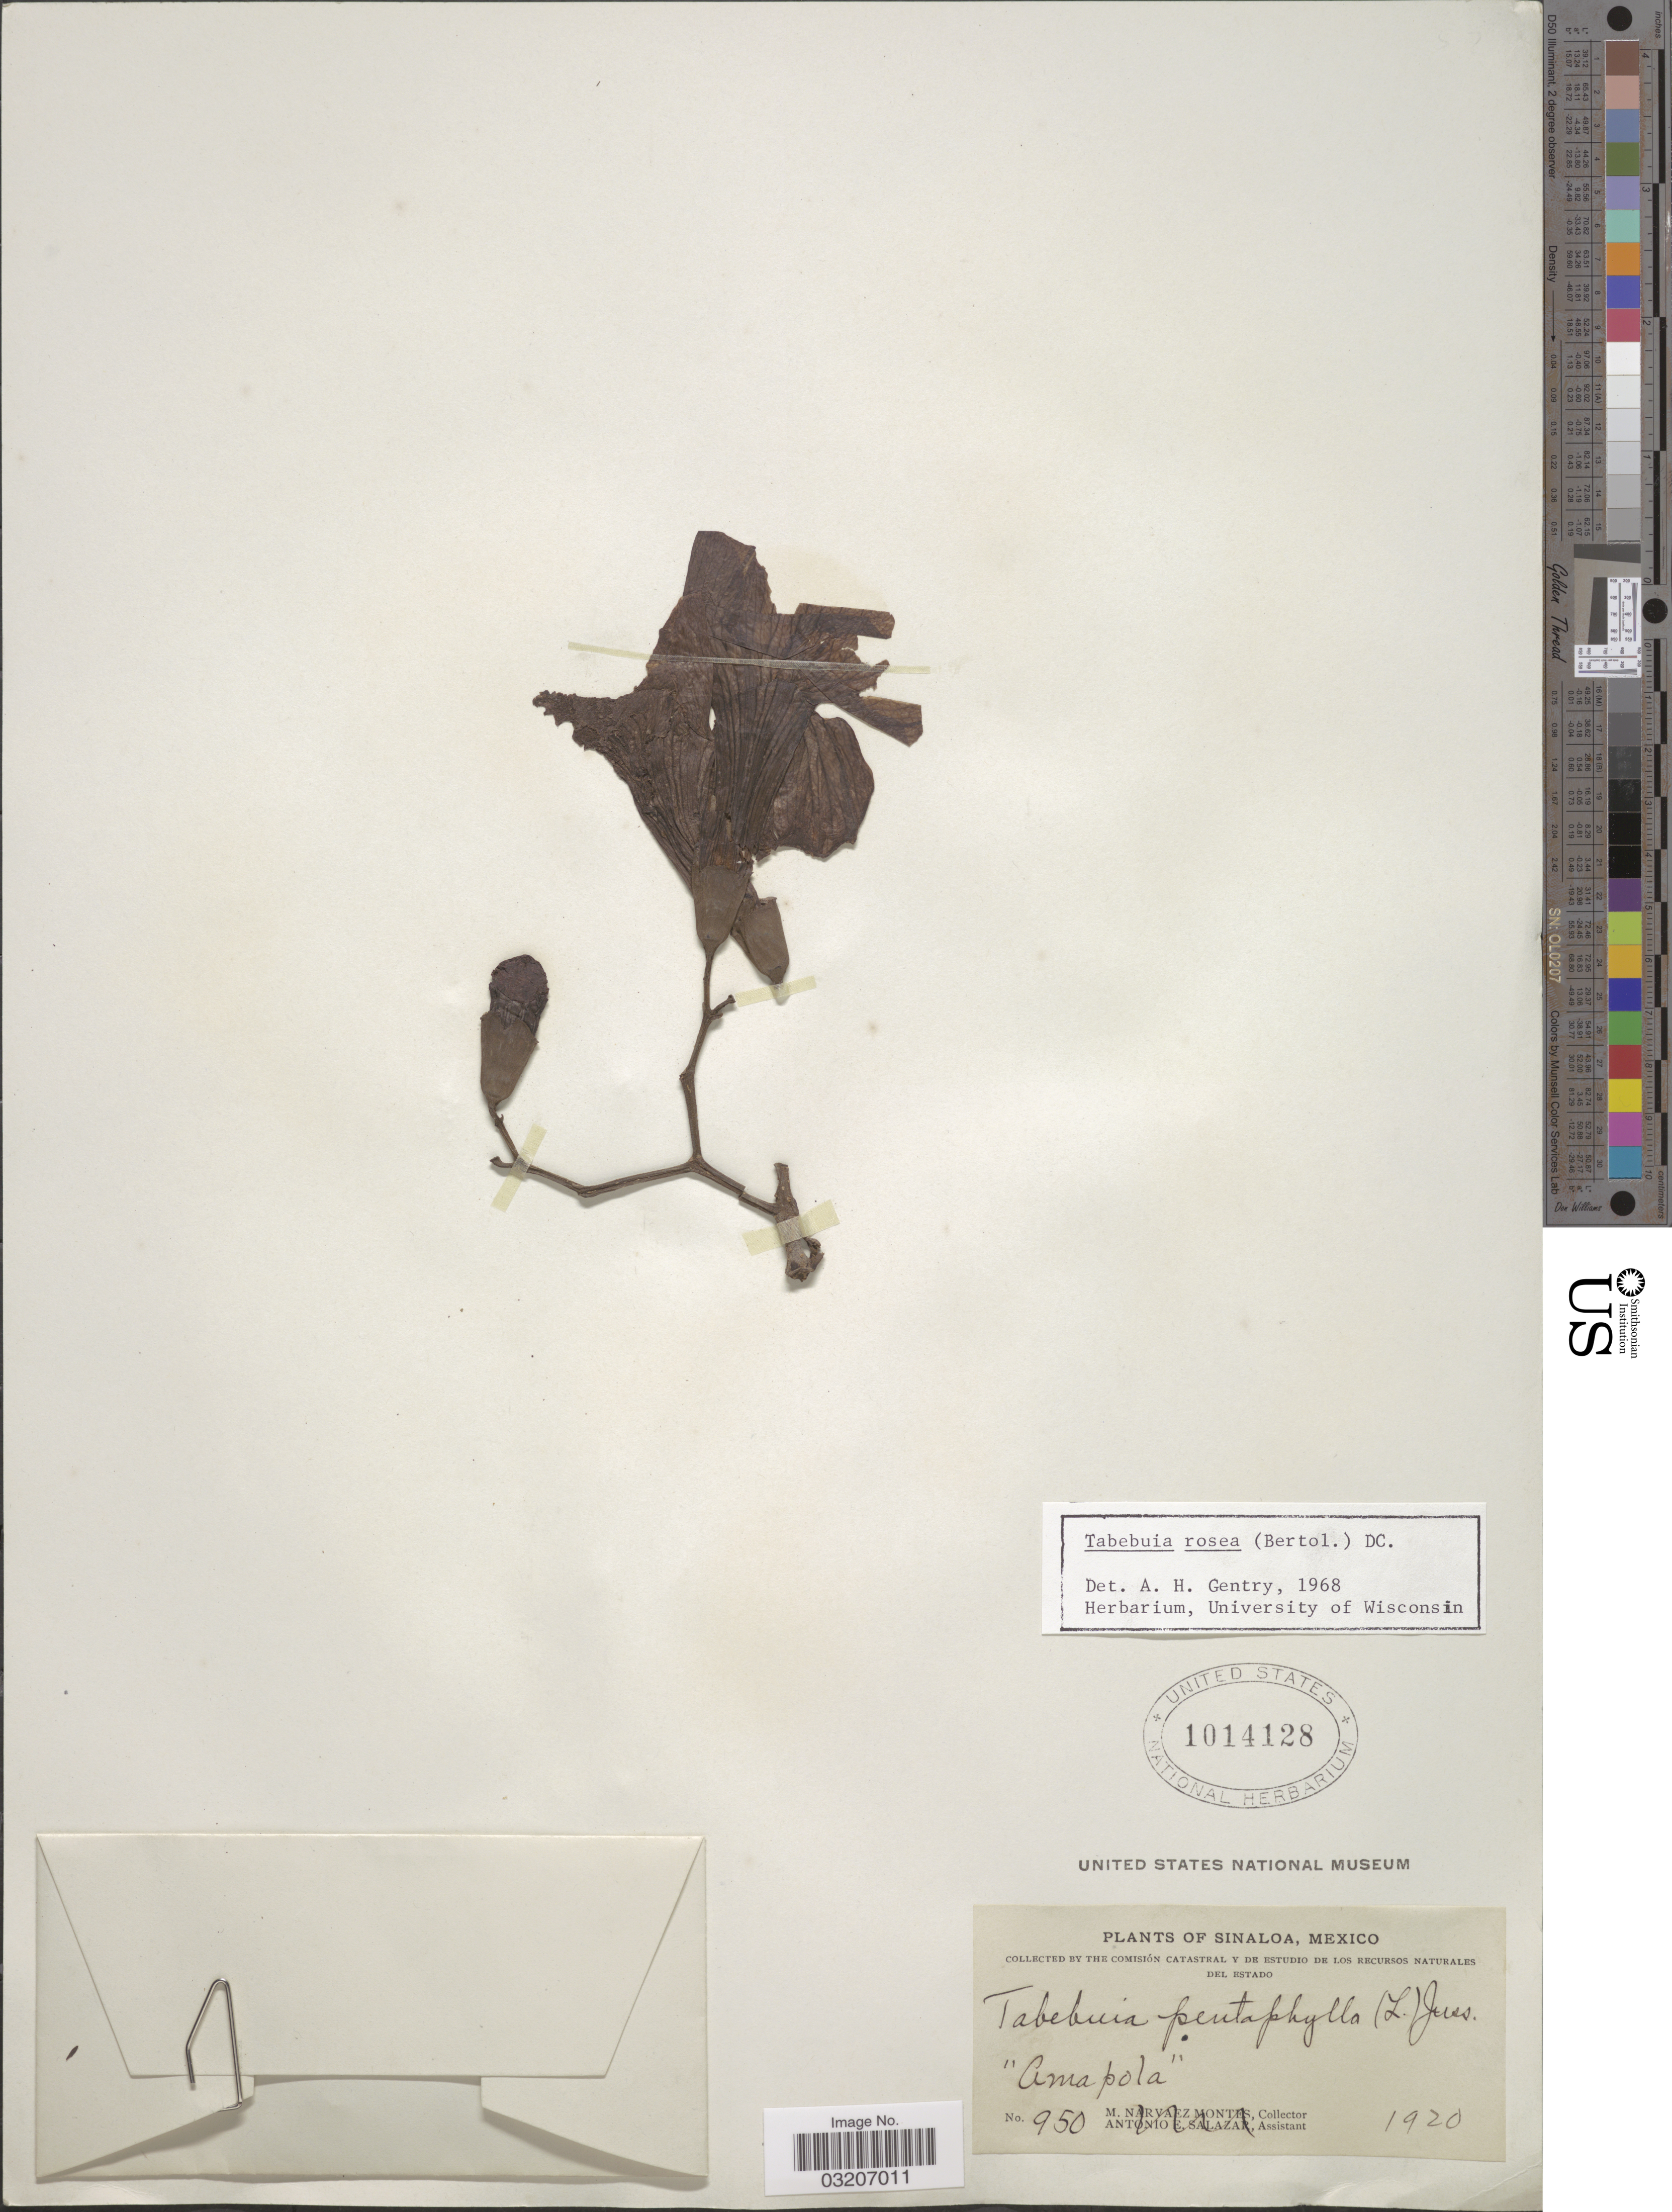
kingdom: Plantae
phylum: Tracheophyta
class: Magnoliopsida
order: Lamiales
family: Bignoniaceae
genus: Tabebuia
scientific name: Tabebuia rosea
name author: (Bertol.) DC.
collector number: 950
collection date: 1920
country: Mexico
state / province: Sinaloa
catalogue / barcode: US 1014128